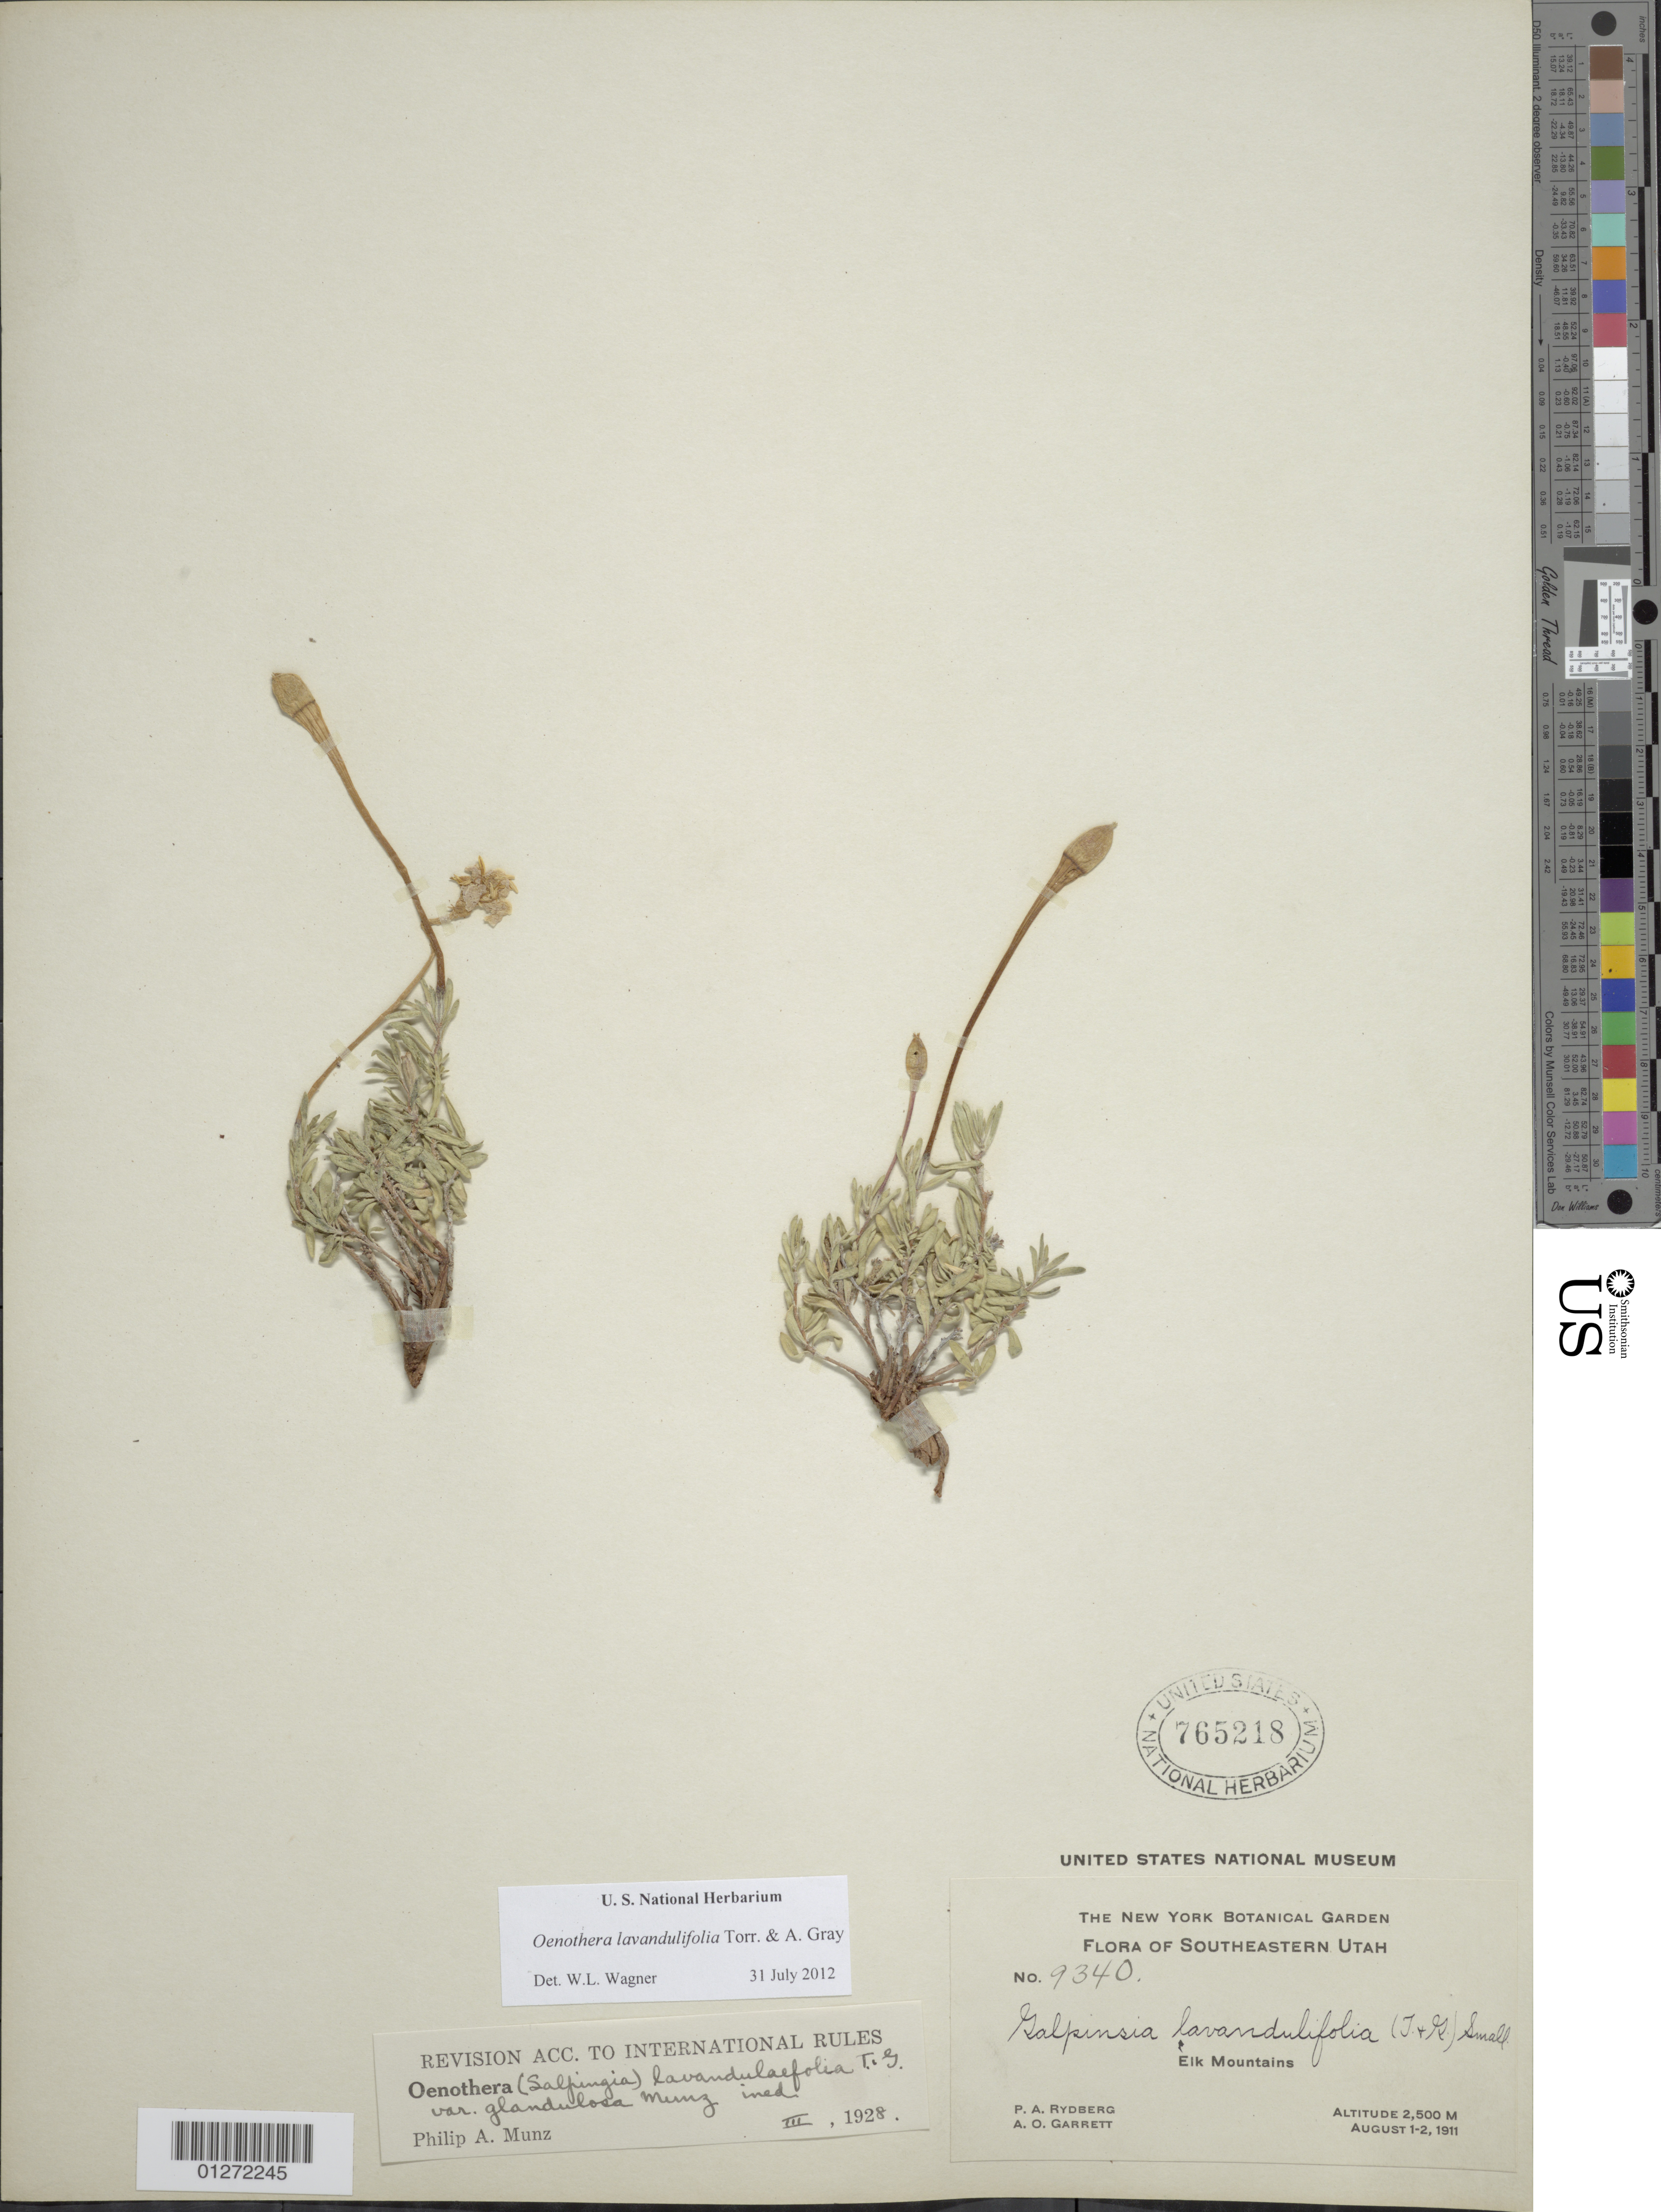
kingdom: Plantae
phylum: Tracheophyta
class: Magnoliopsida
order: Myrtales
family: Onagraceae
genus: Oenothera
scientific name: Oenothera lavandulifolia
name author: Torr. & A. Gray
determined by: Wagner, W. L., (BOT), Smithsonian Institution - National Museum of Natural History (UNITED STATES)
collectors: P. A. Rydberg & A. O. Garrett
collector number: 9340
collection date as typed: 01 Aug 1911 to 02 Aug 1911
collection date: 1911-08-01/1911-08-02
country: United States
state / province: Utah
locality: Elk Mountains.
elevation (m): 2500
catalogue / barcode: US 765218